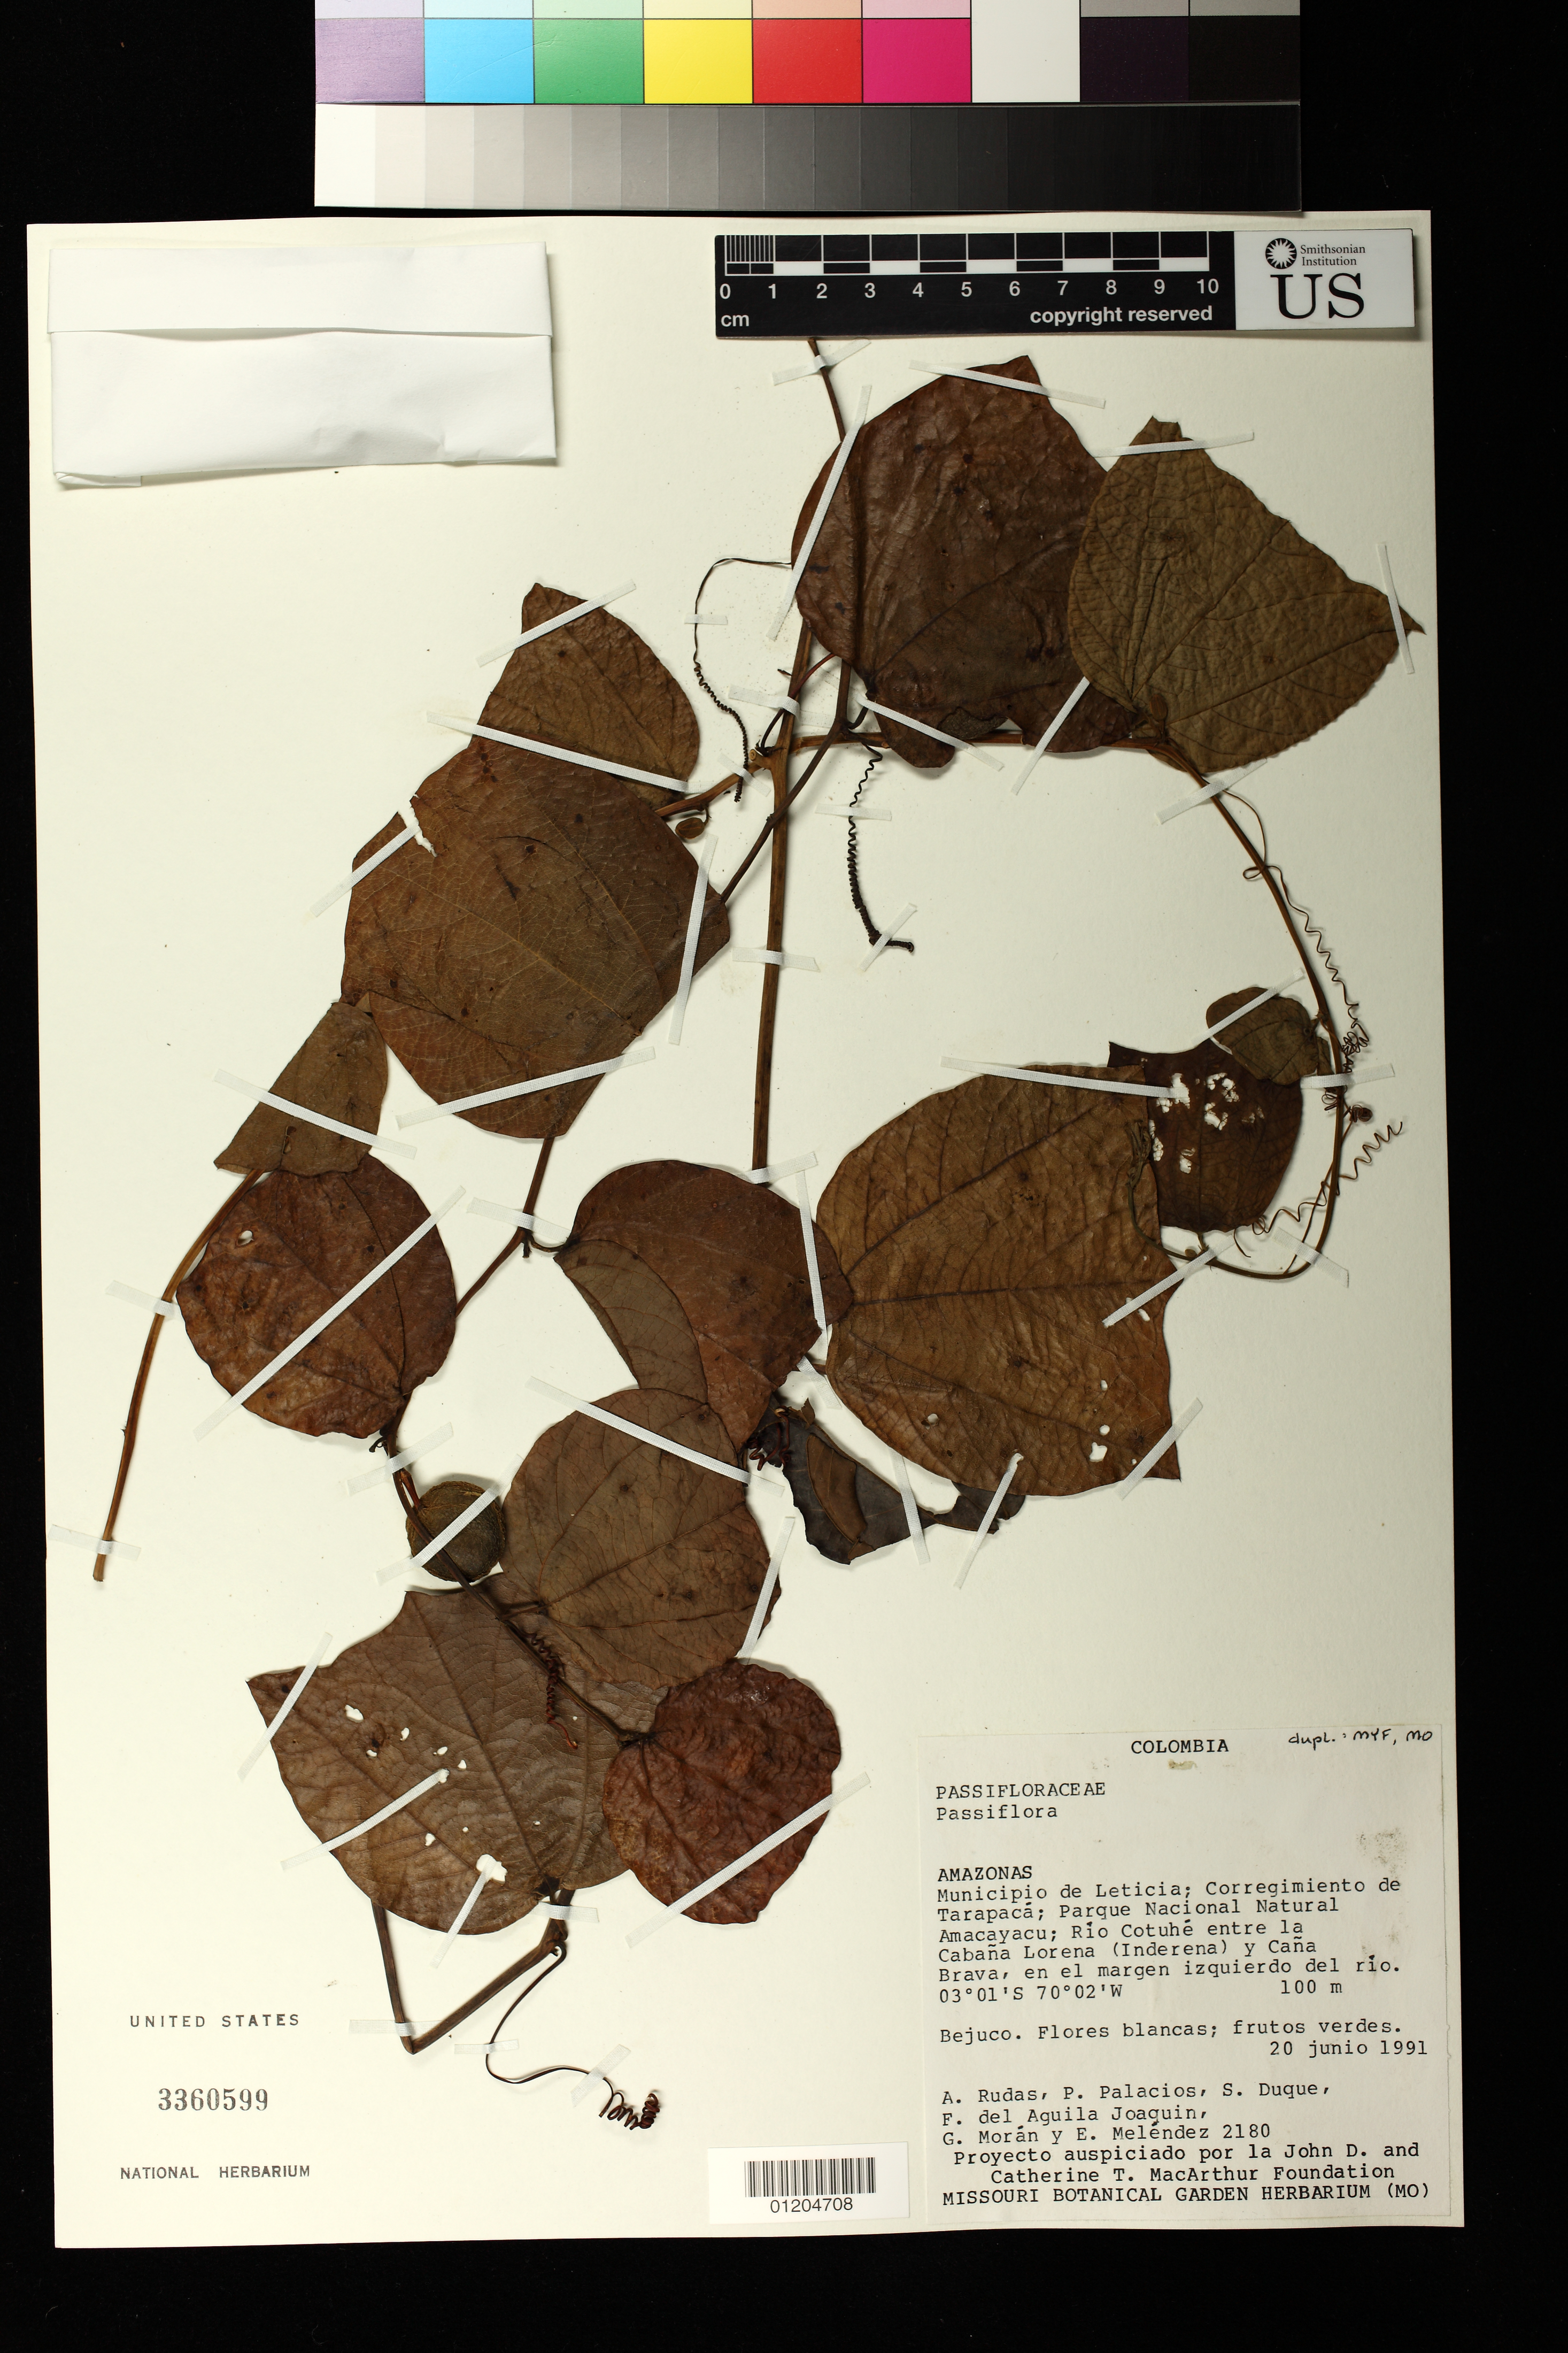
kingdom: Plantae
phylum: Tracheophyta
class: Magnoliopsida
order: Malpighiales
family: Passifloraceae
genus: Passiflora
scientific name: Passiflora vespertilio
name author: L.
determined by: MacDougal, John M.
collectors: A. Rudas, P. Palacios, S. Duque, F. Aguila Joaquin, G. Moran & E. Melendez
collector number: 2180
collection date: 1991-06-20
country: Colombia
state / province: Amazônas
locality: Municipio de Leticia; Corregimiento de Tarapaca; Parque Nacional Natural Amacayacu; Rio Cotuhe entre la Cabana Lorena (Inderena) y Cana Brava, en el margen izquierdo del rio.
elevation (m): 100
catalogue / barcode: US 3360599